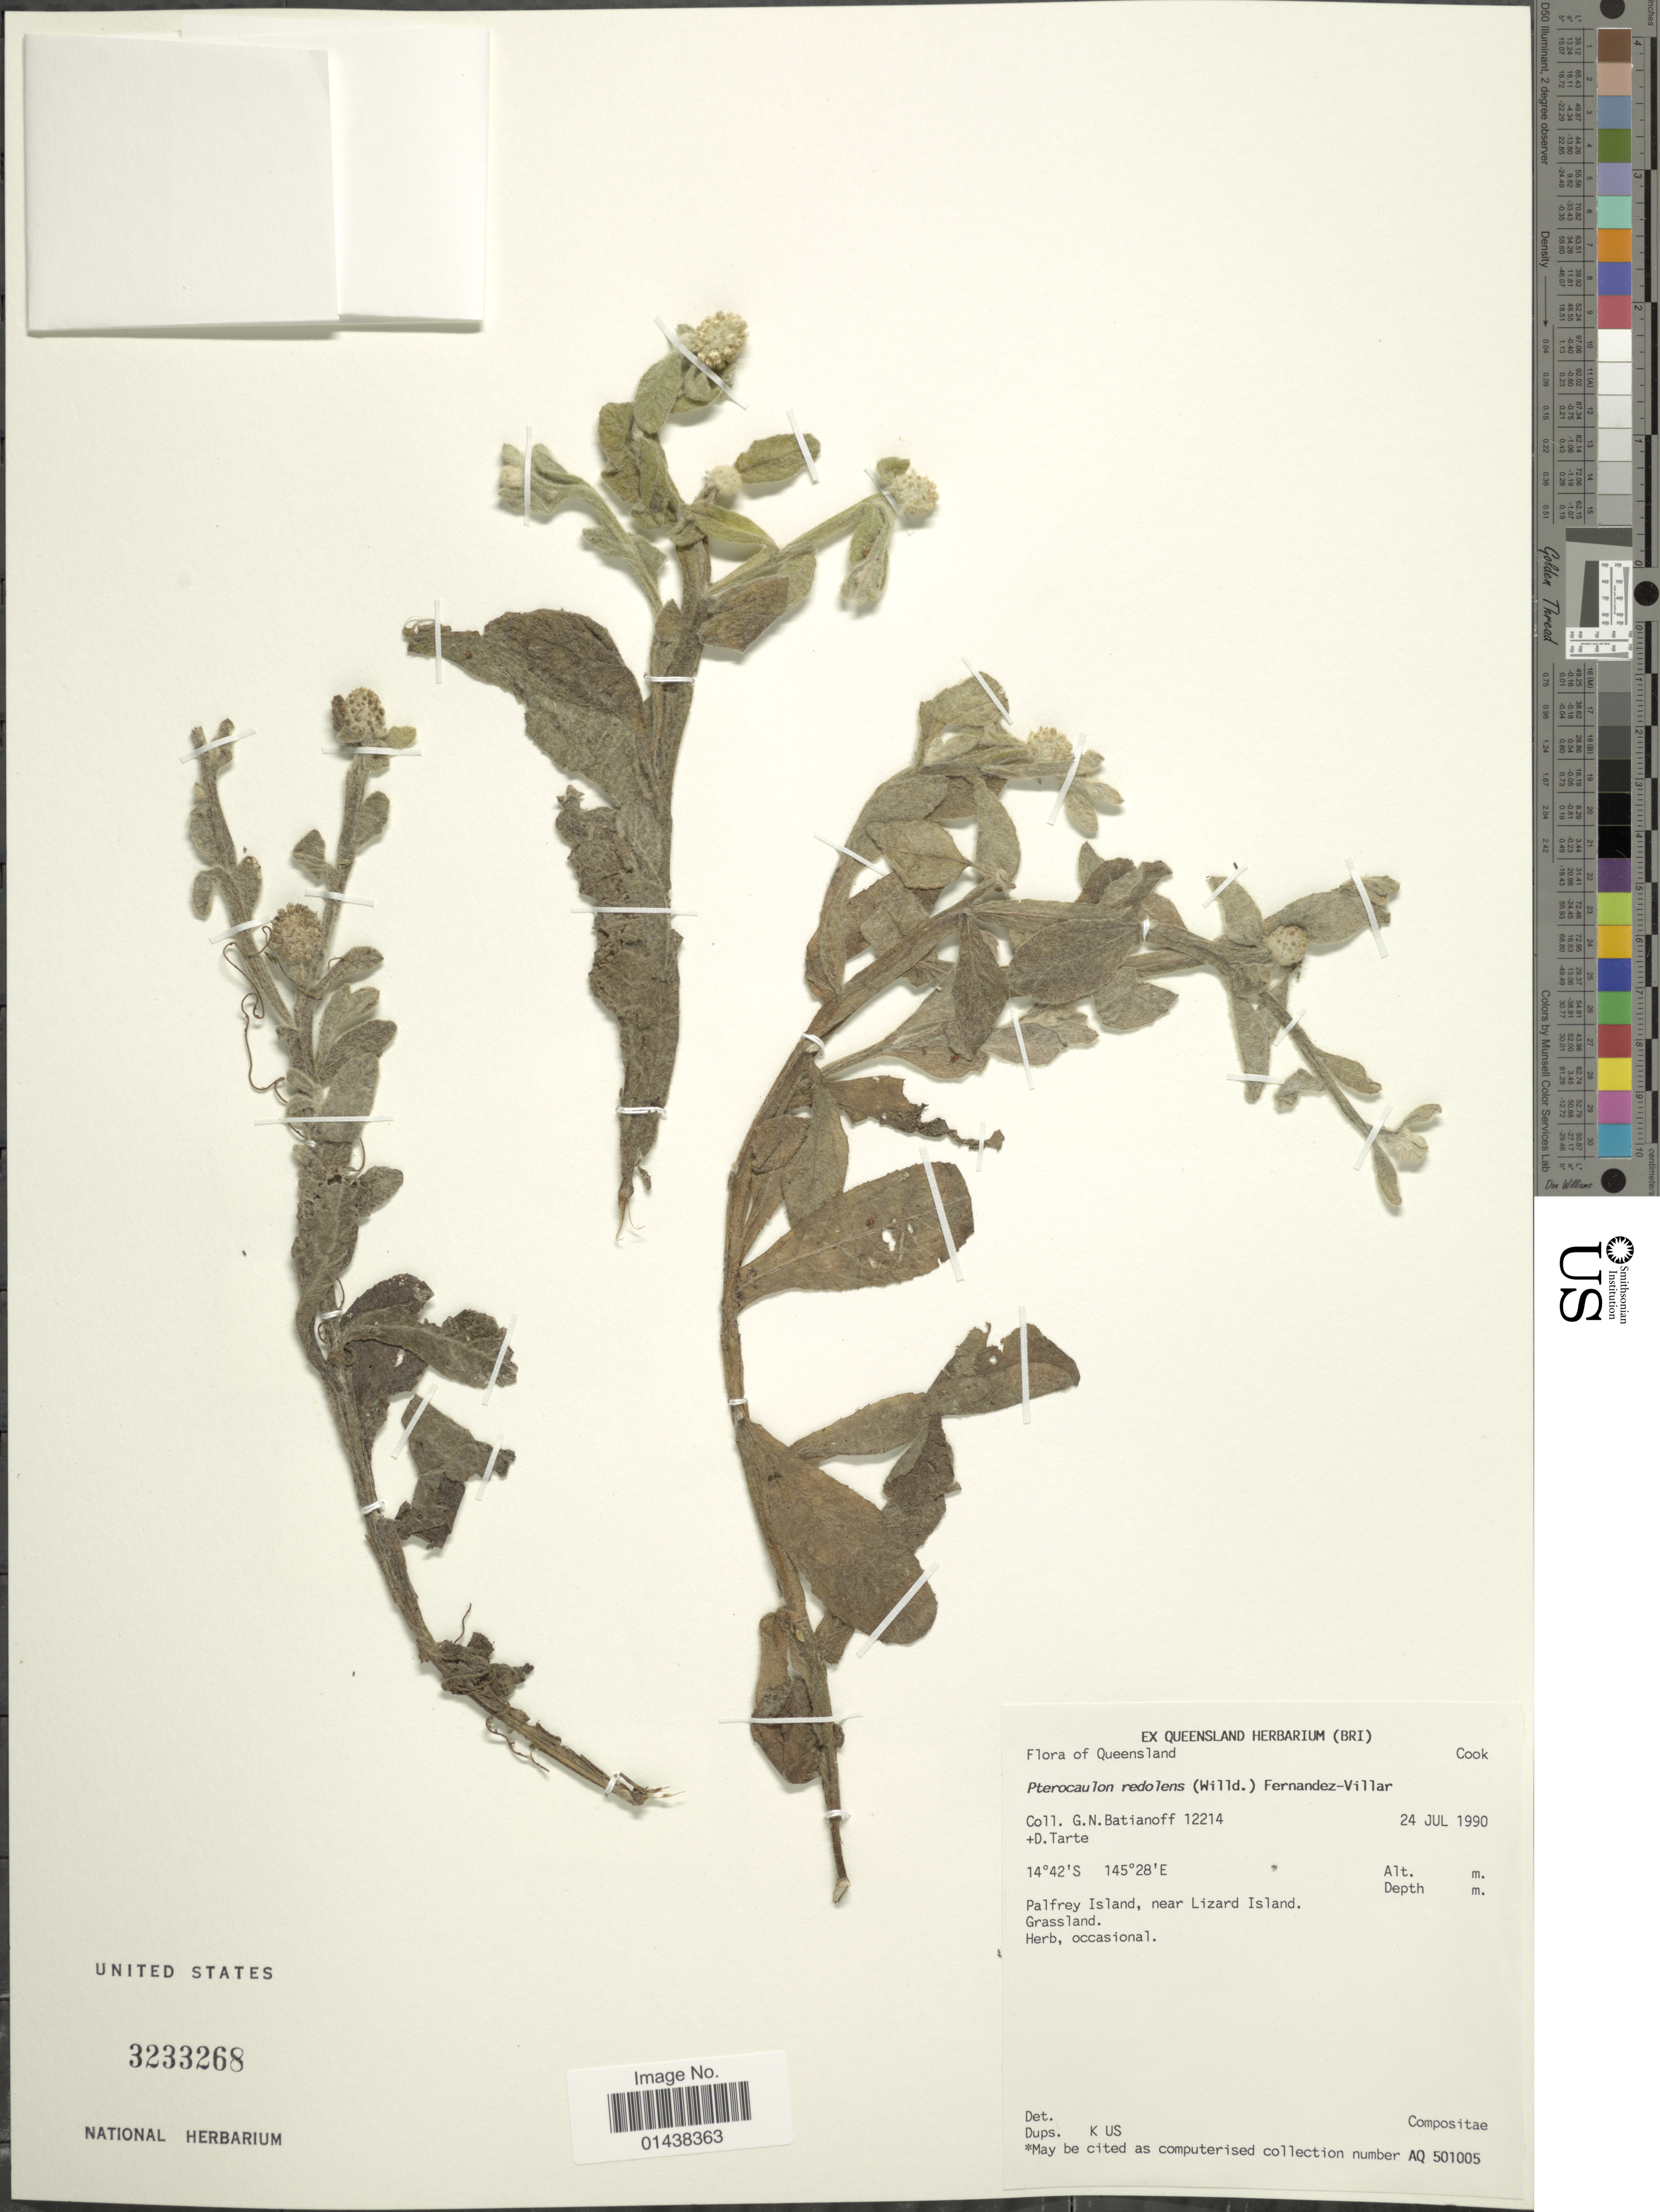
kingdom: Plantae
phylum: Tracheophyta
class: Magnoliopsida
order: Asterales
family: Asteraceae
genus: Pterocaulon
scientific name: Pterocaulon redolens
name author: (G. Forst. ex Willd.) Benth. ex Fern.-Vill.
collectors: G. Batianoff & D. Tarte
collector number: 12214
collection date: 1990-07-24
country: Australia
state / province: Queensland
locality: Cook, Palfrey Island, near Lizard Island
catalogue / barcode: US 3233268